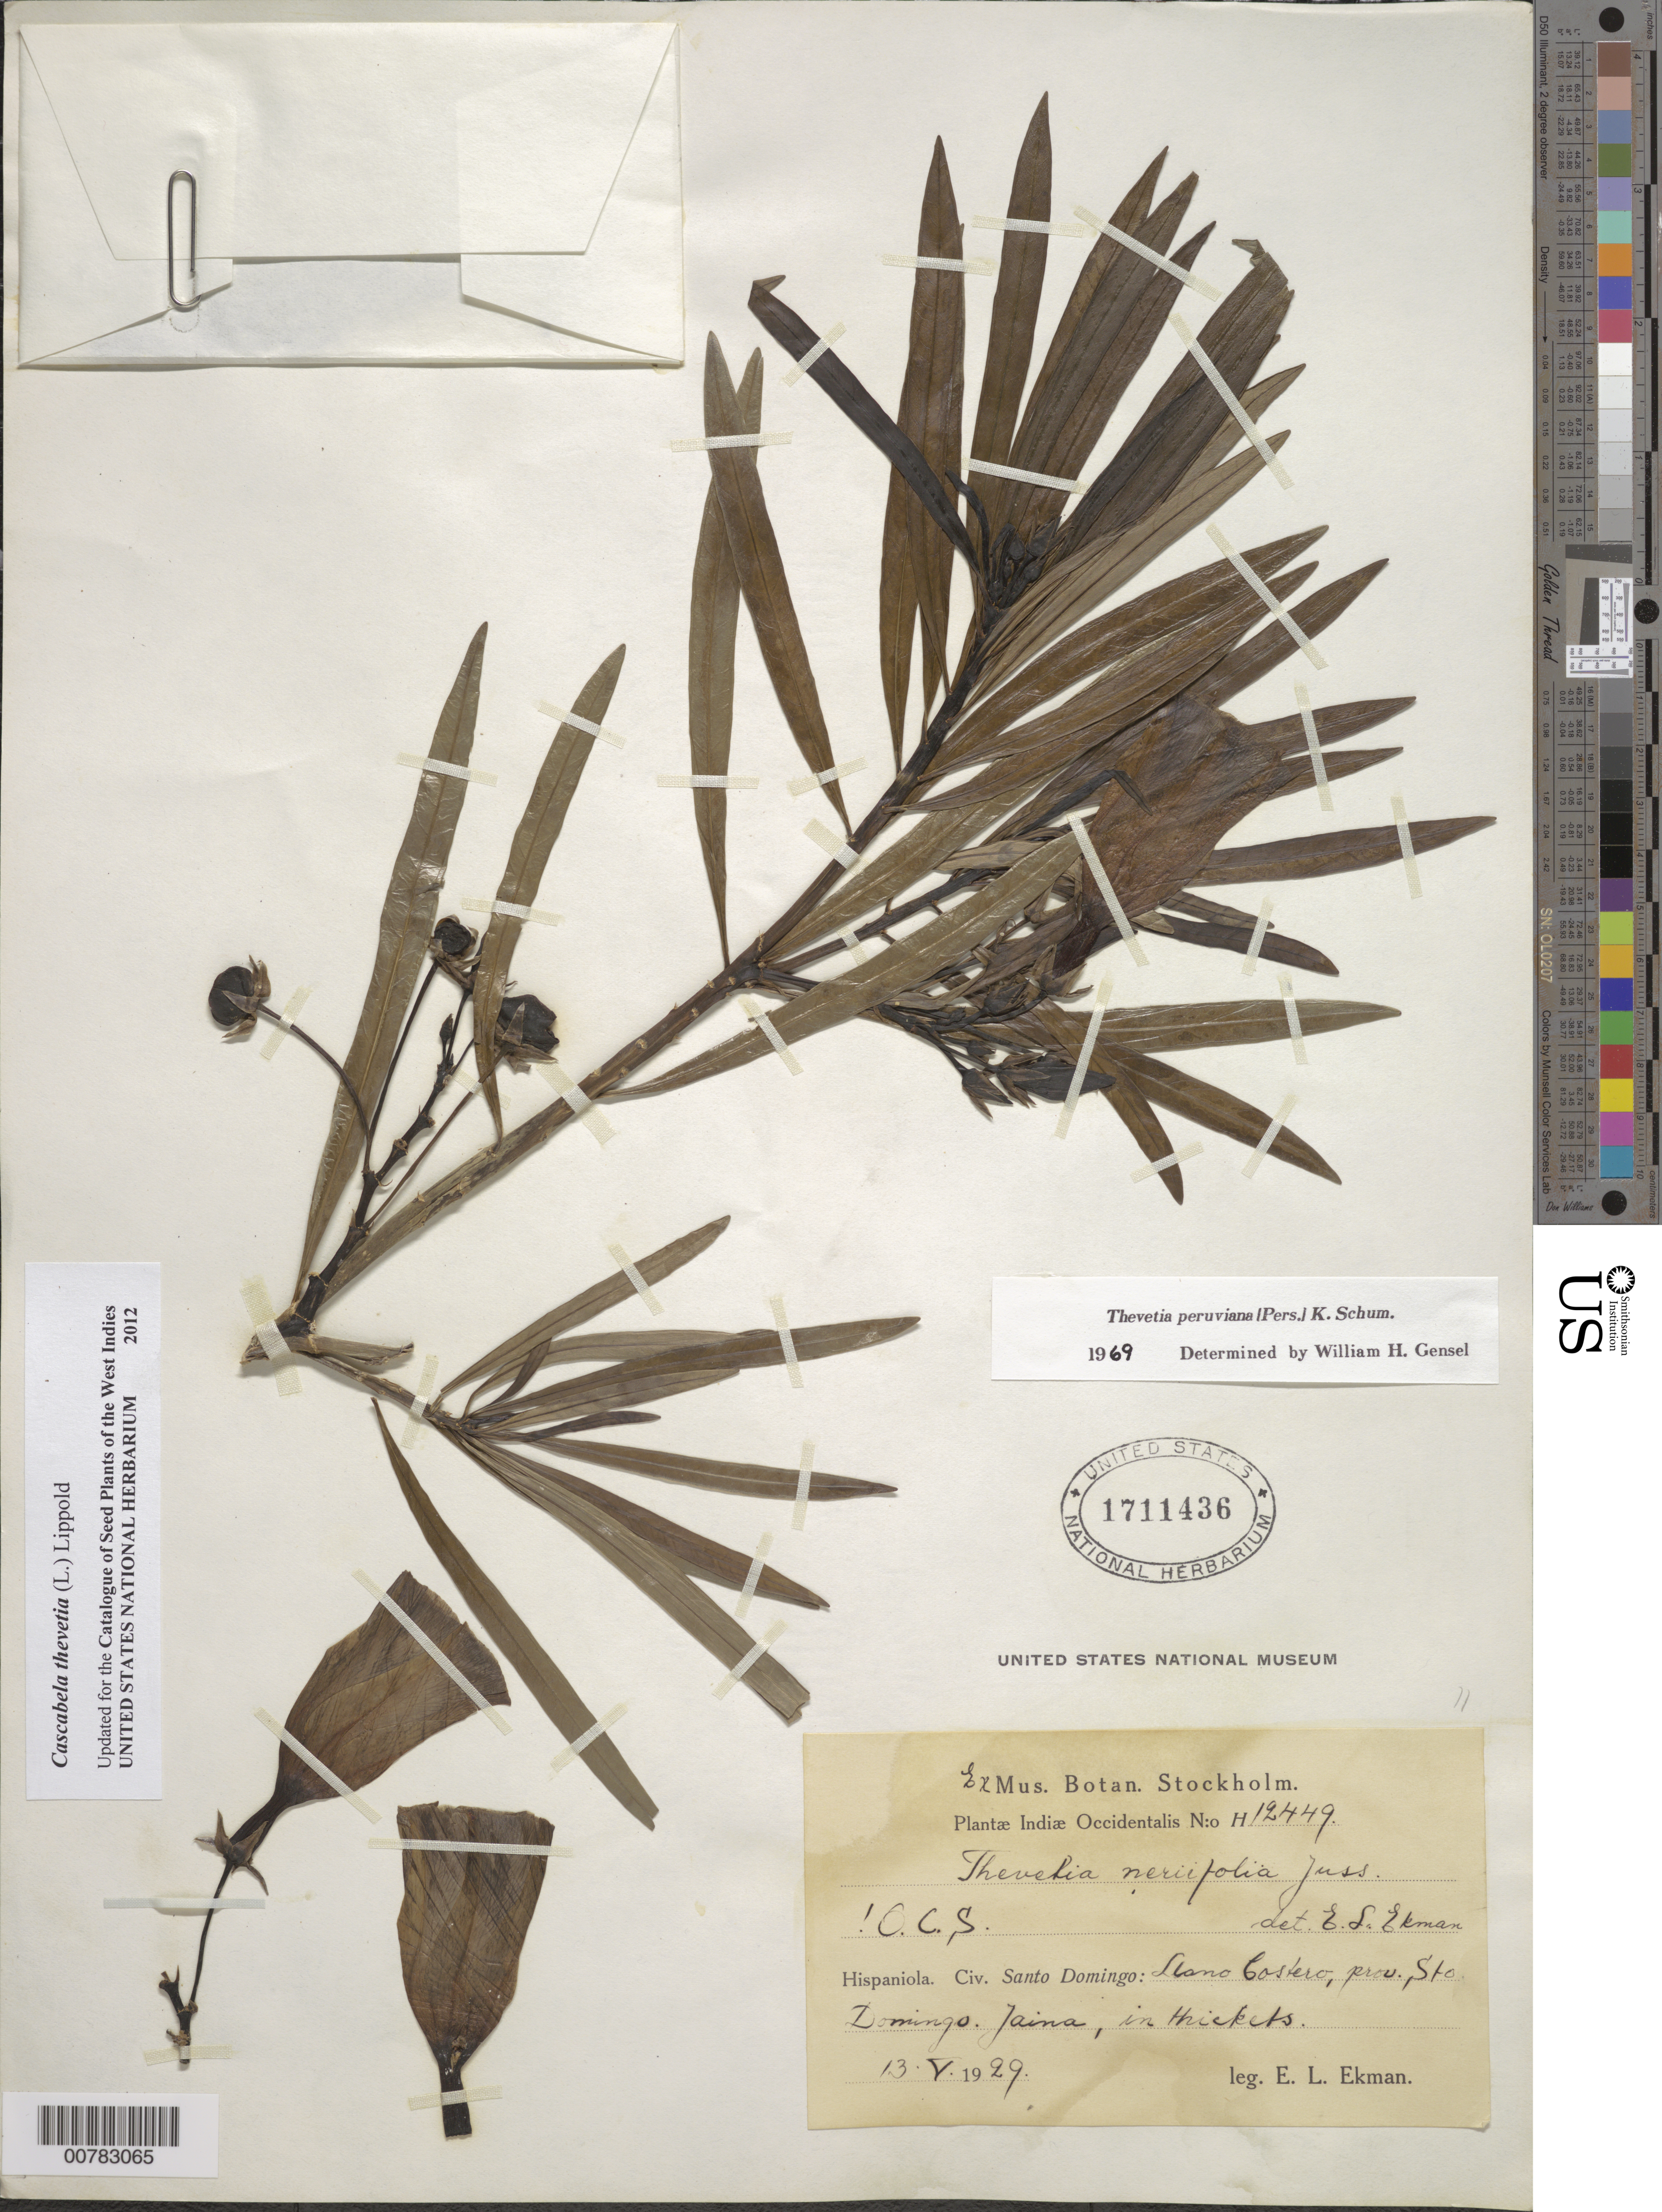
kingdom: Plantae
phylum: Tracheophyta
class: Magnoliopsida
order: Gentianales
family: Apocynaceae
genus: Cascabela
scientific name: Cascabela thevetia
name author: (L.) Lippold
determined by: Gensel, W. H.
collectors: E. L. Ekman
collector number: H 12449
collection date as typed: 13 May 1929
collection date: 1929-05-13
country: Dominican Republic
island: Hispaniola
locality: Province of Santo Domingo, Llano Costero, Jaina.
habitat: In thickets.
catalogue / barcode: US 1711436